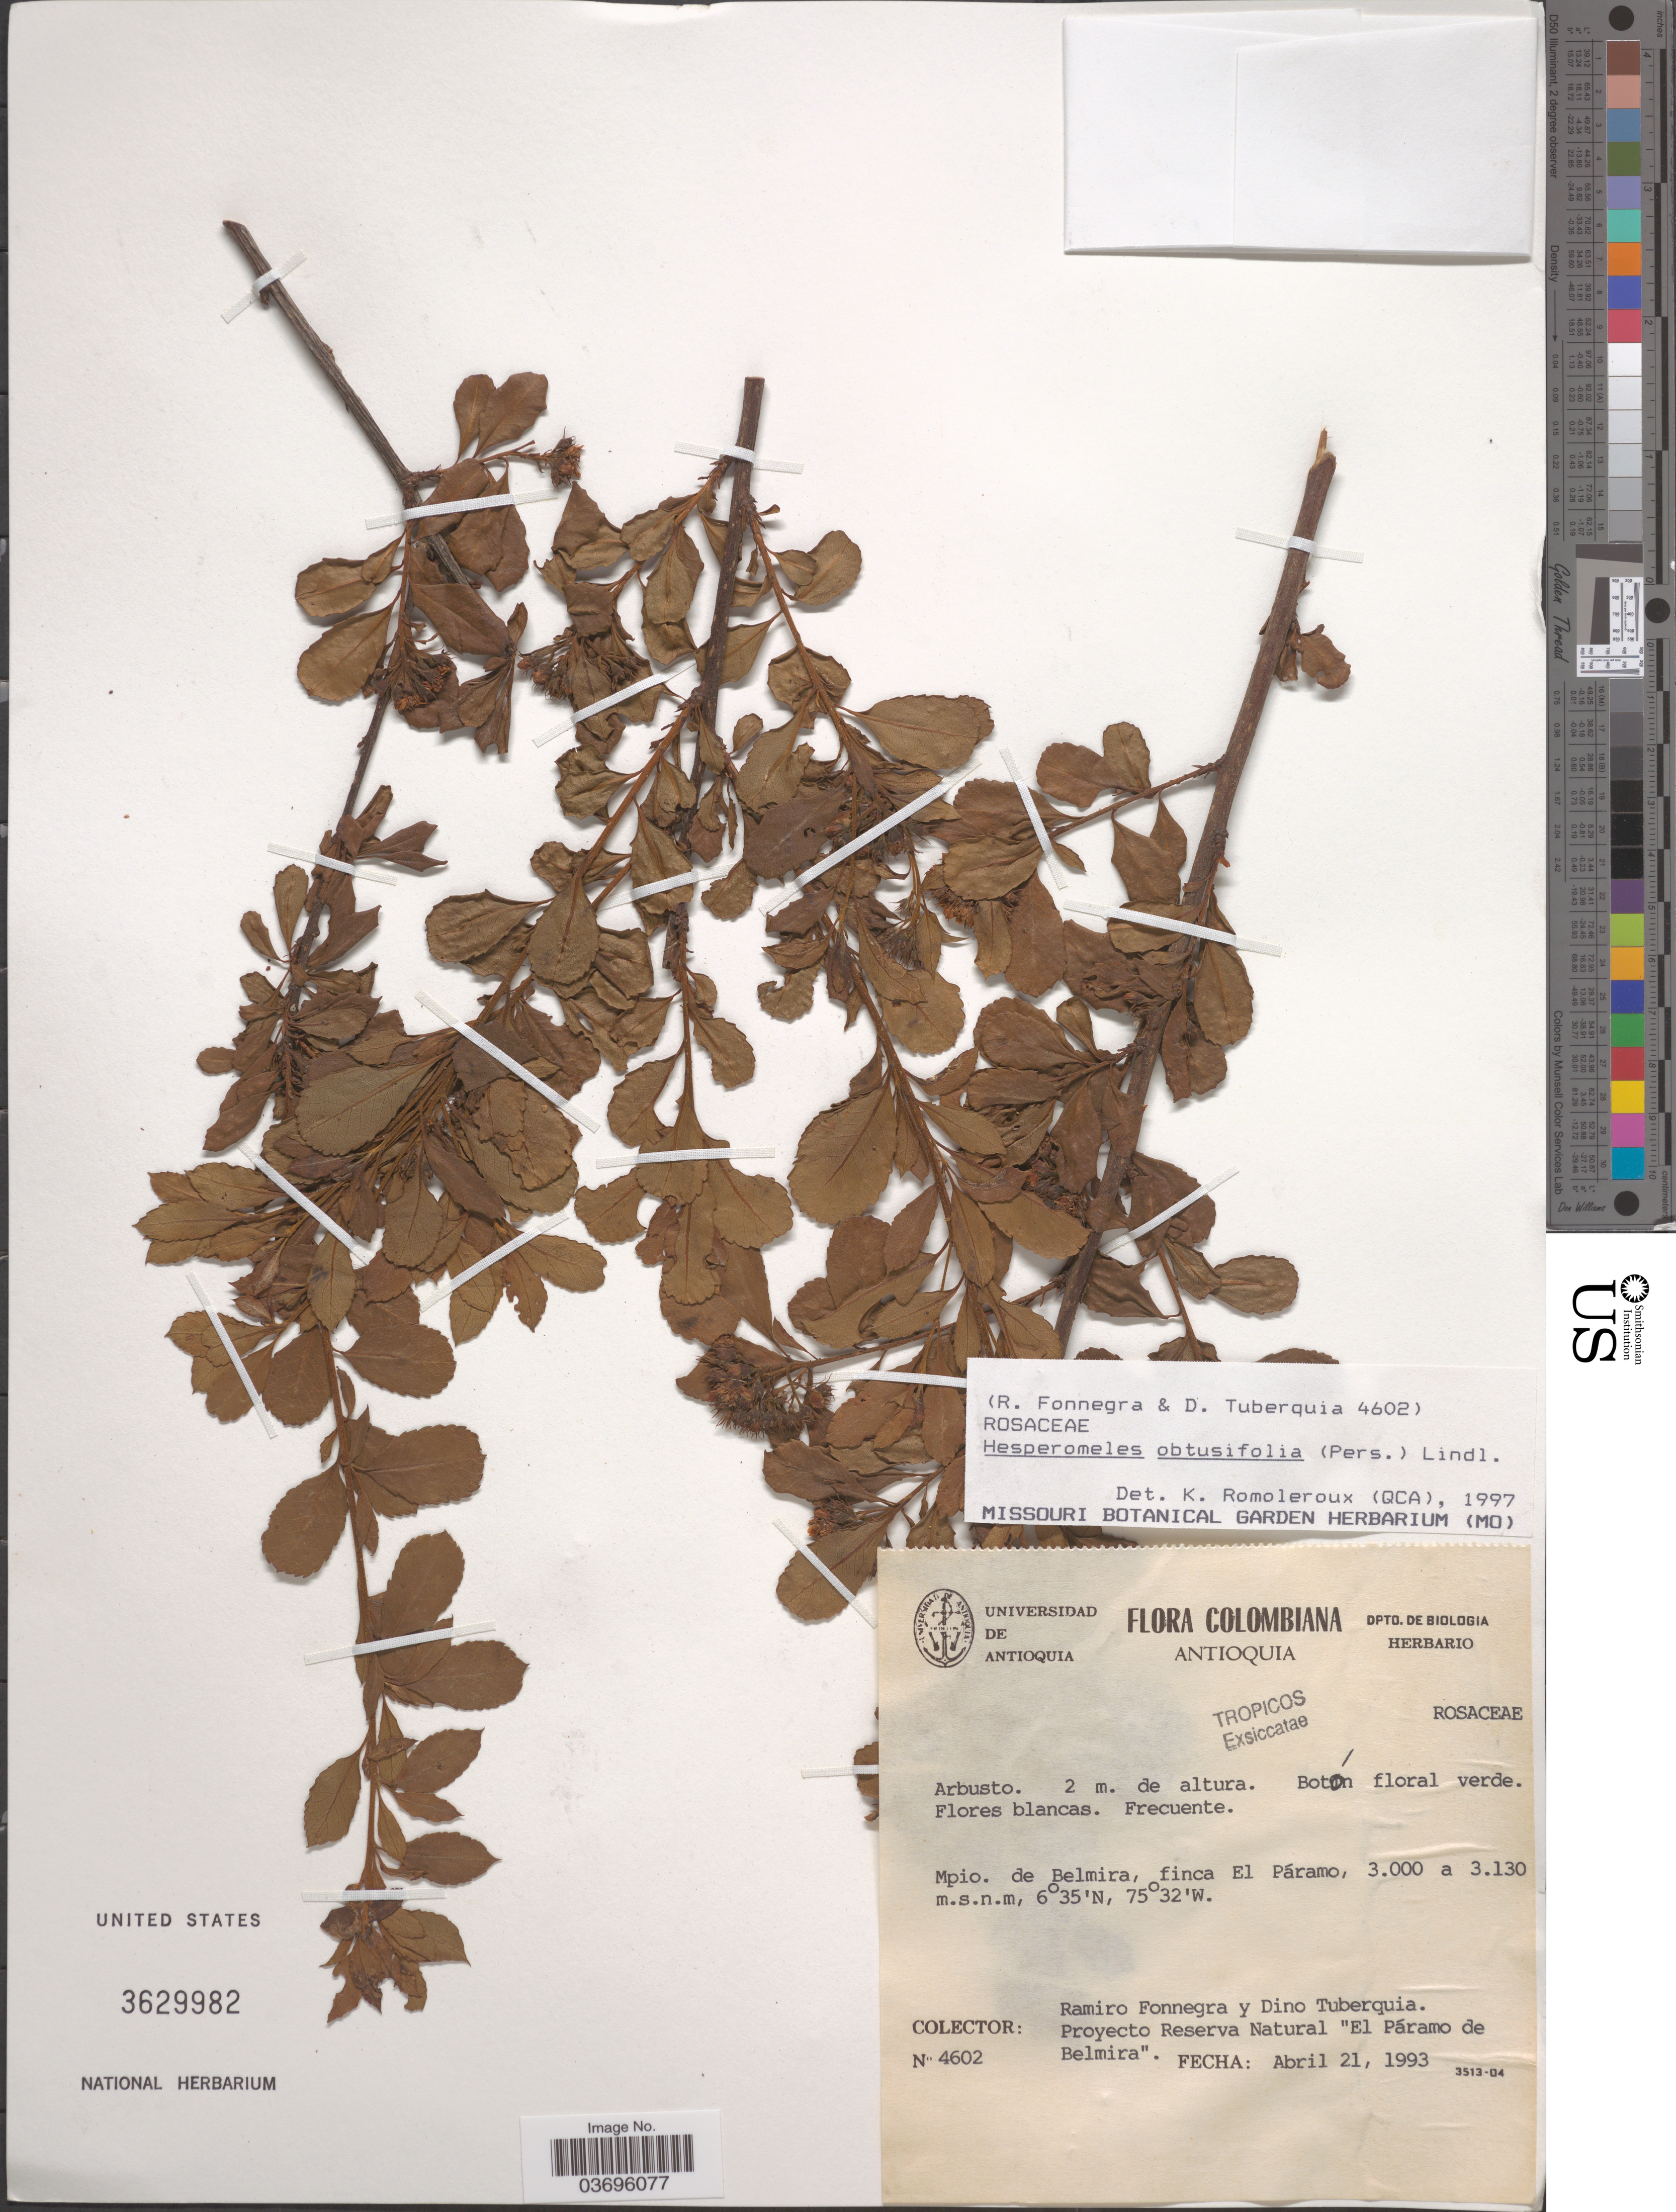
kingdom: Plantae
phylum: Tracheophyta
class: Magnoliopsida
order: Rosales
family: Rosaceae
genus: Hesperomeles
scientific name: Hesperomeles obtusifolia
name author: (Pers.) Lindl.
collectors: R. Fonnegra & D. Tuberquia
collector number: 4602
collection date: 1993-04-21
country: Colombia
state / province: Antioquia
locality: Mpio. de Belmira, finca El Páramo.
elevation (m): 3000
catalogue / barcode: US 3629982